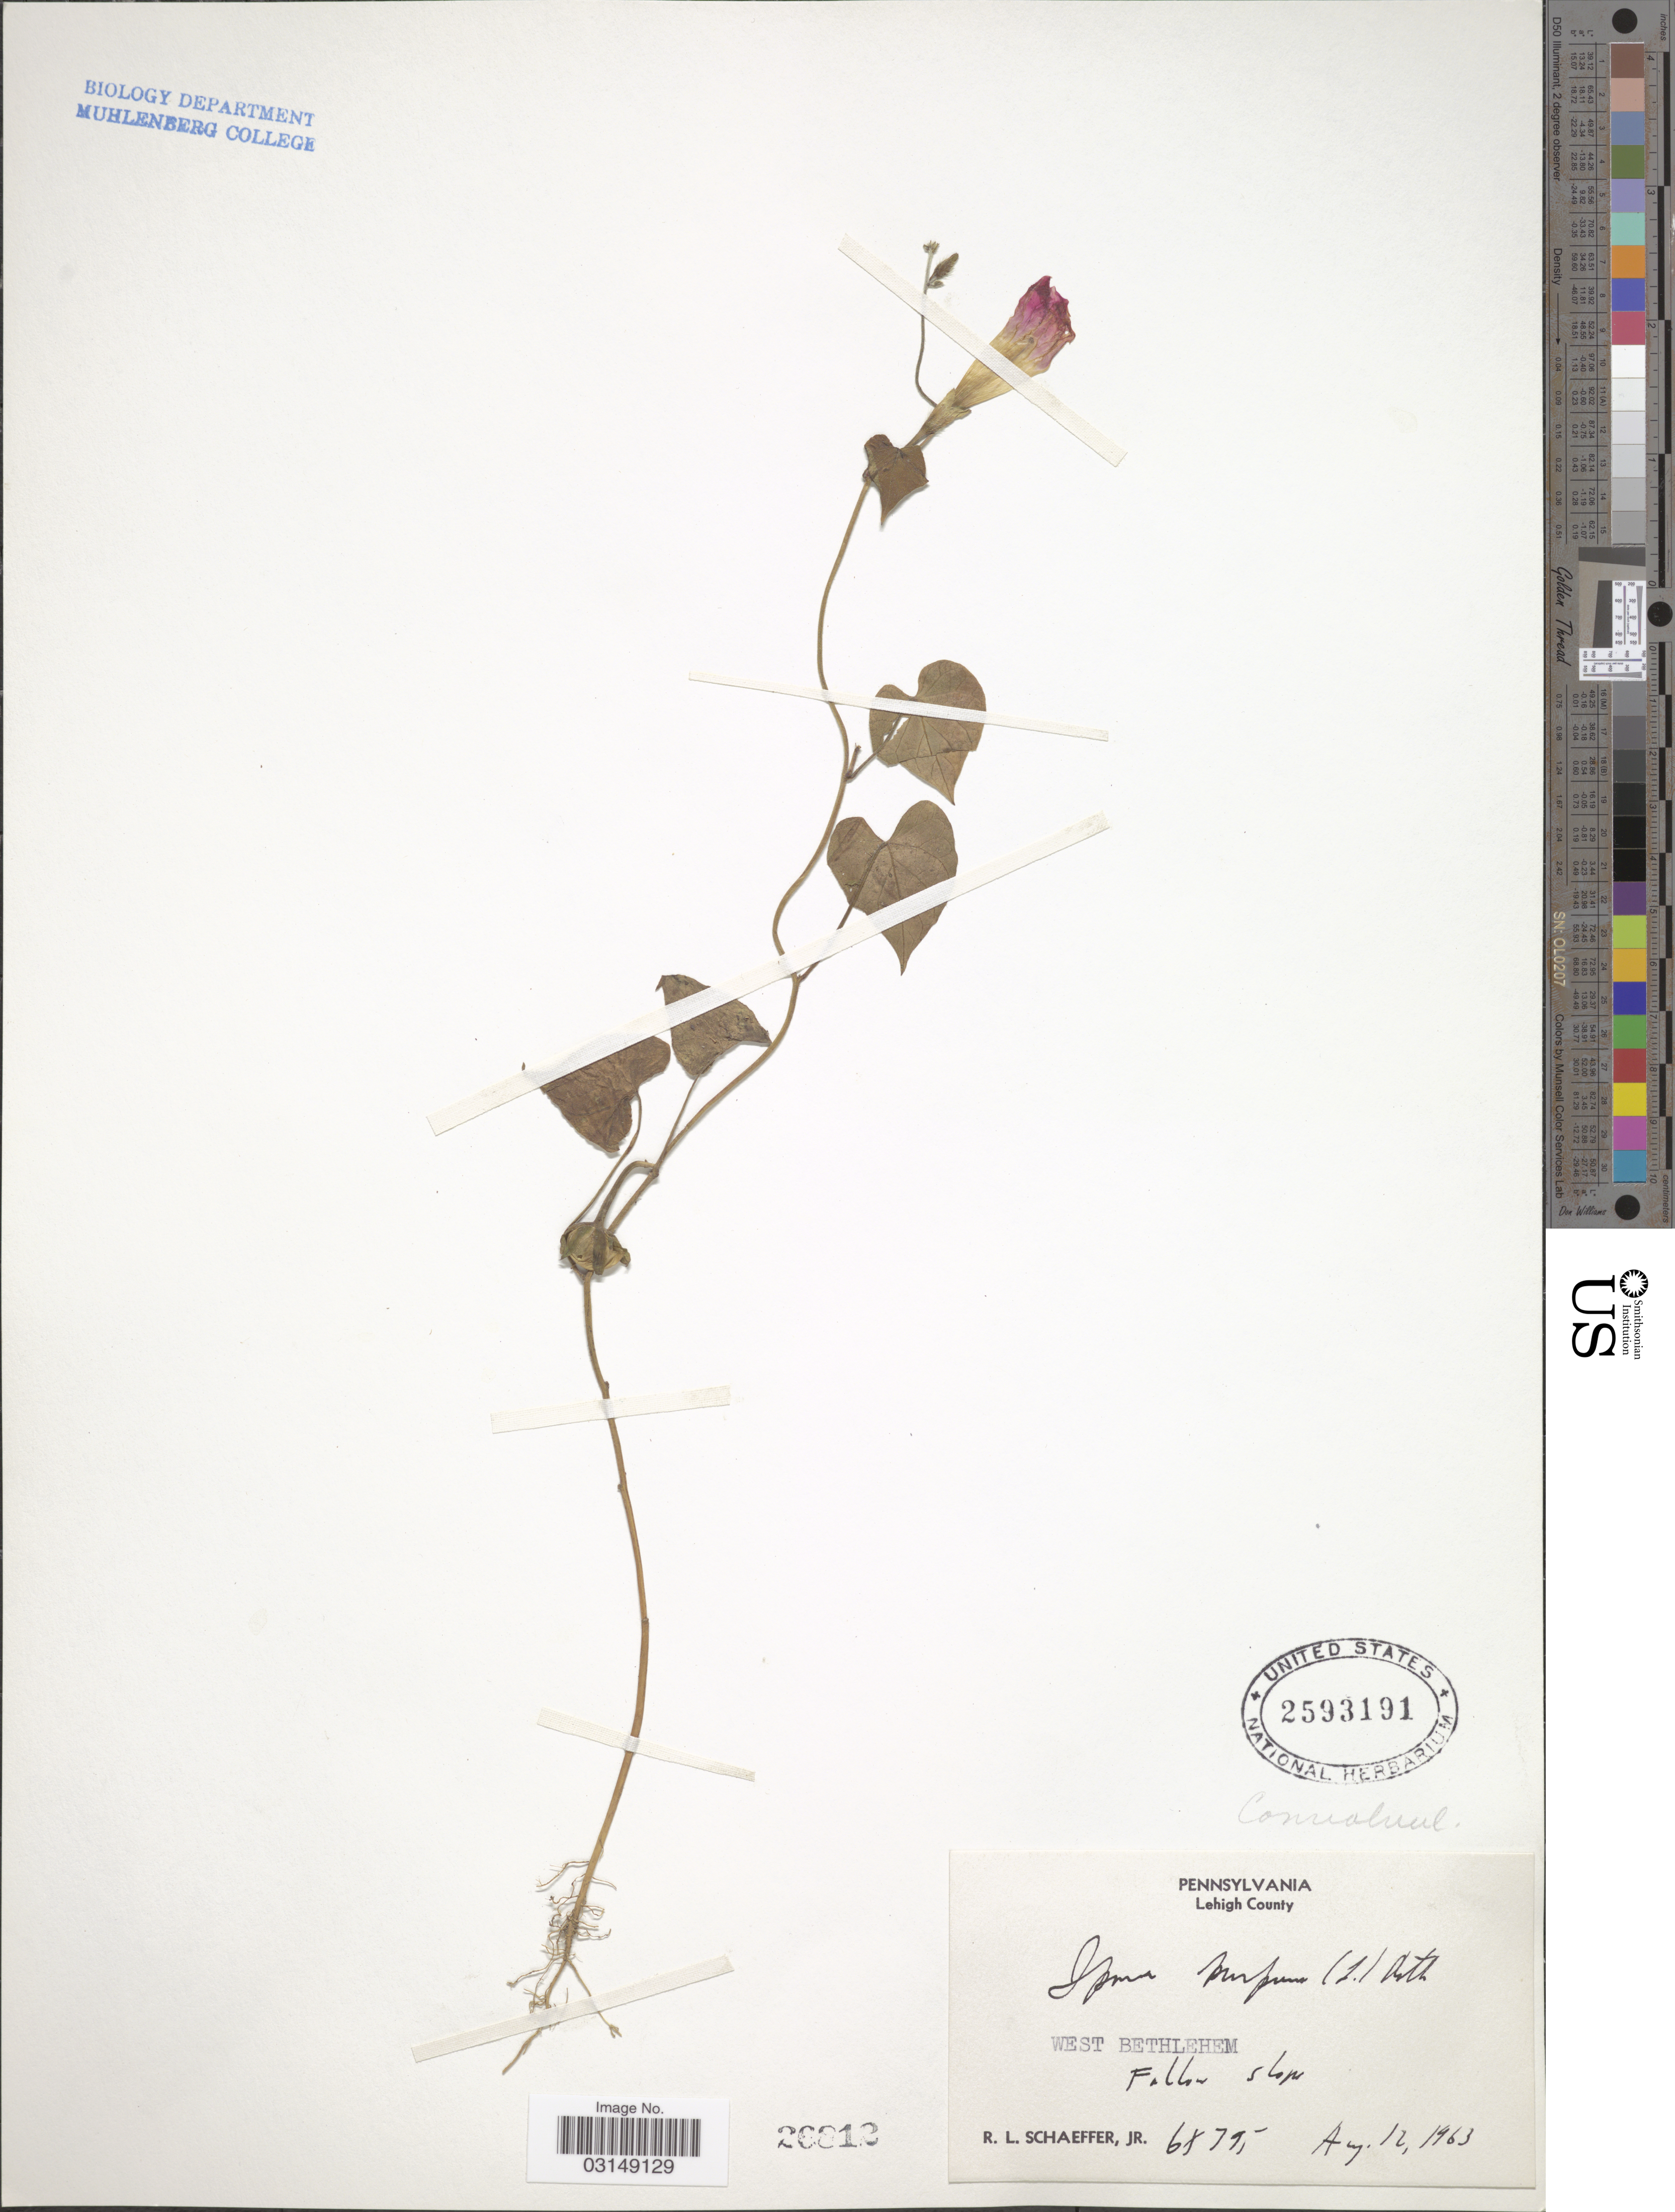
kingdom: Plantae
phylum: Tracheophyta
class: Magnoliopsida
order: Solanales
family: Convolvulaceae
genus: Ipomoea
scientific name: Ipomoea purpurea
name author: (L.) Roth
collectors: R. L. Schaeffer Jr.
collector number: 6879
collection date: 1963-08-12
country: United States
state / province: Pennsylvania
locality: Lehigh County. West Bethlehem.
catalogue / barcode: US 2593191